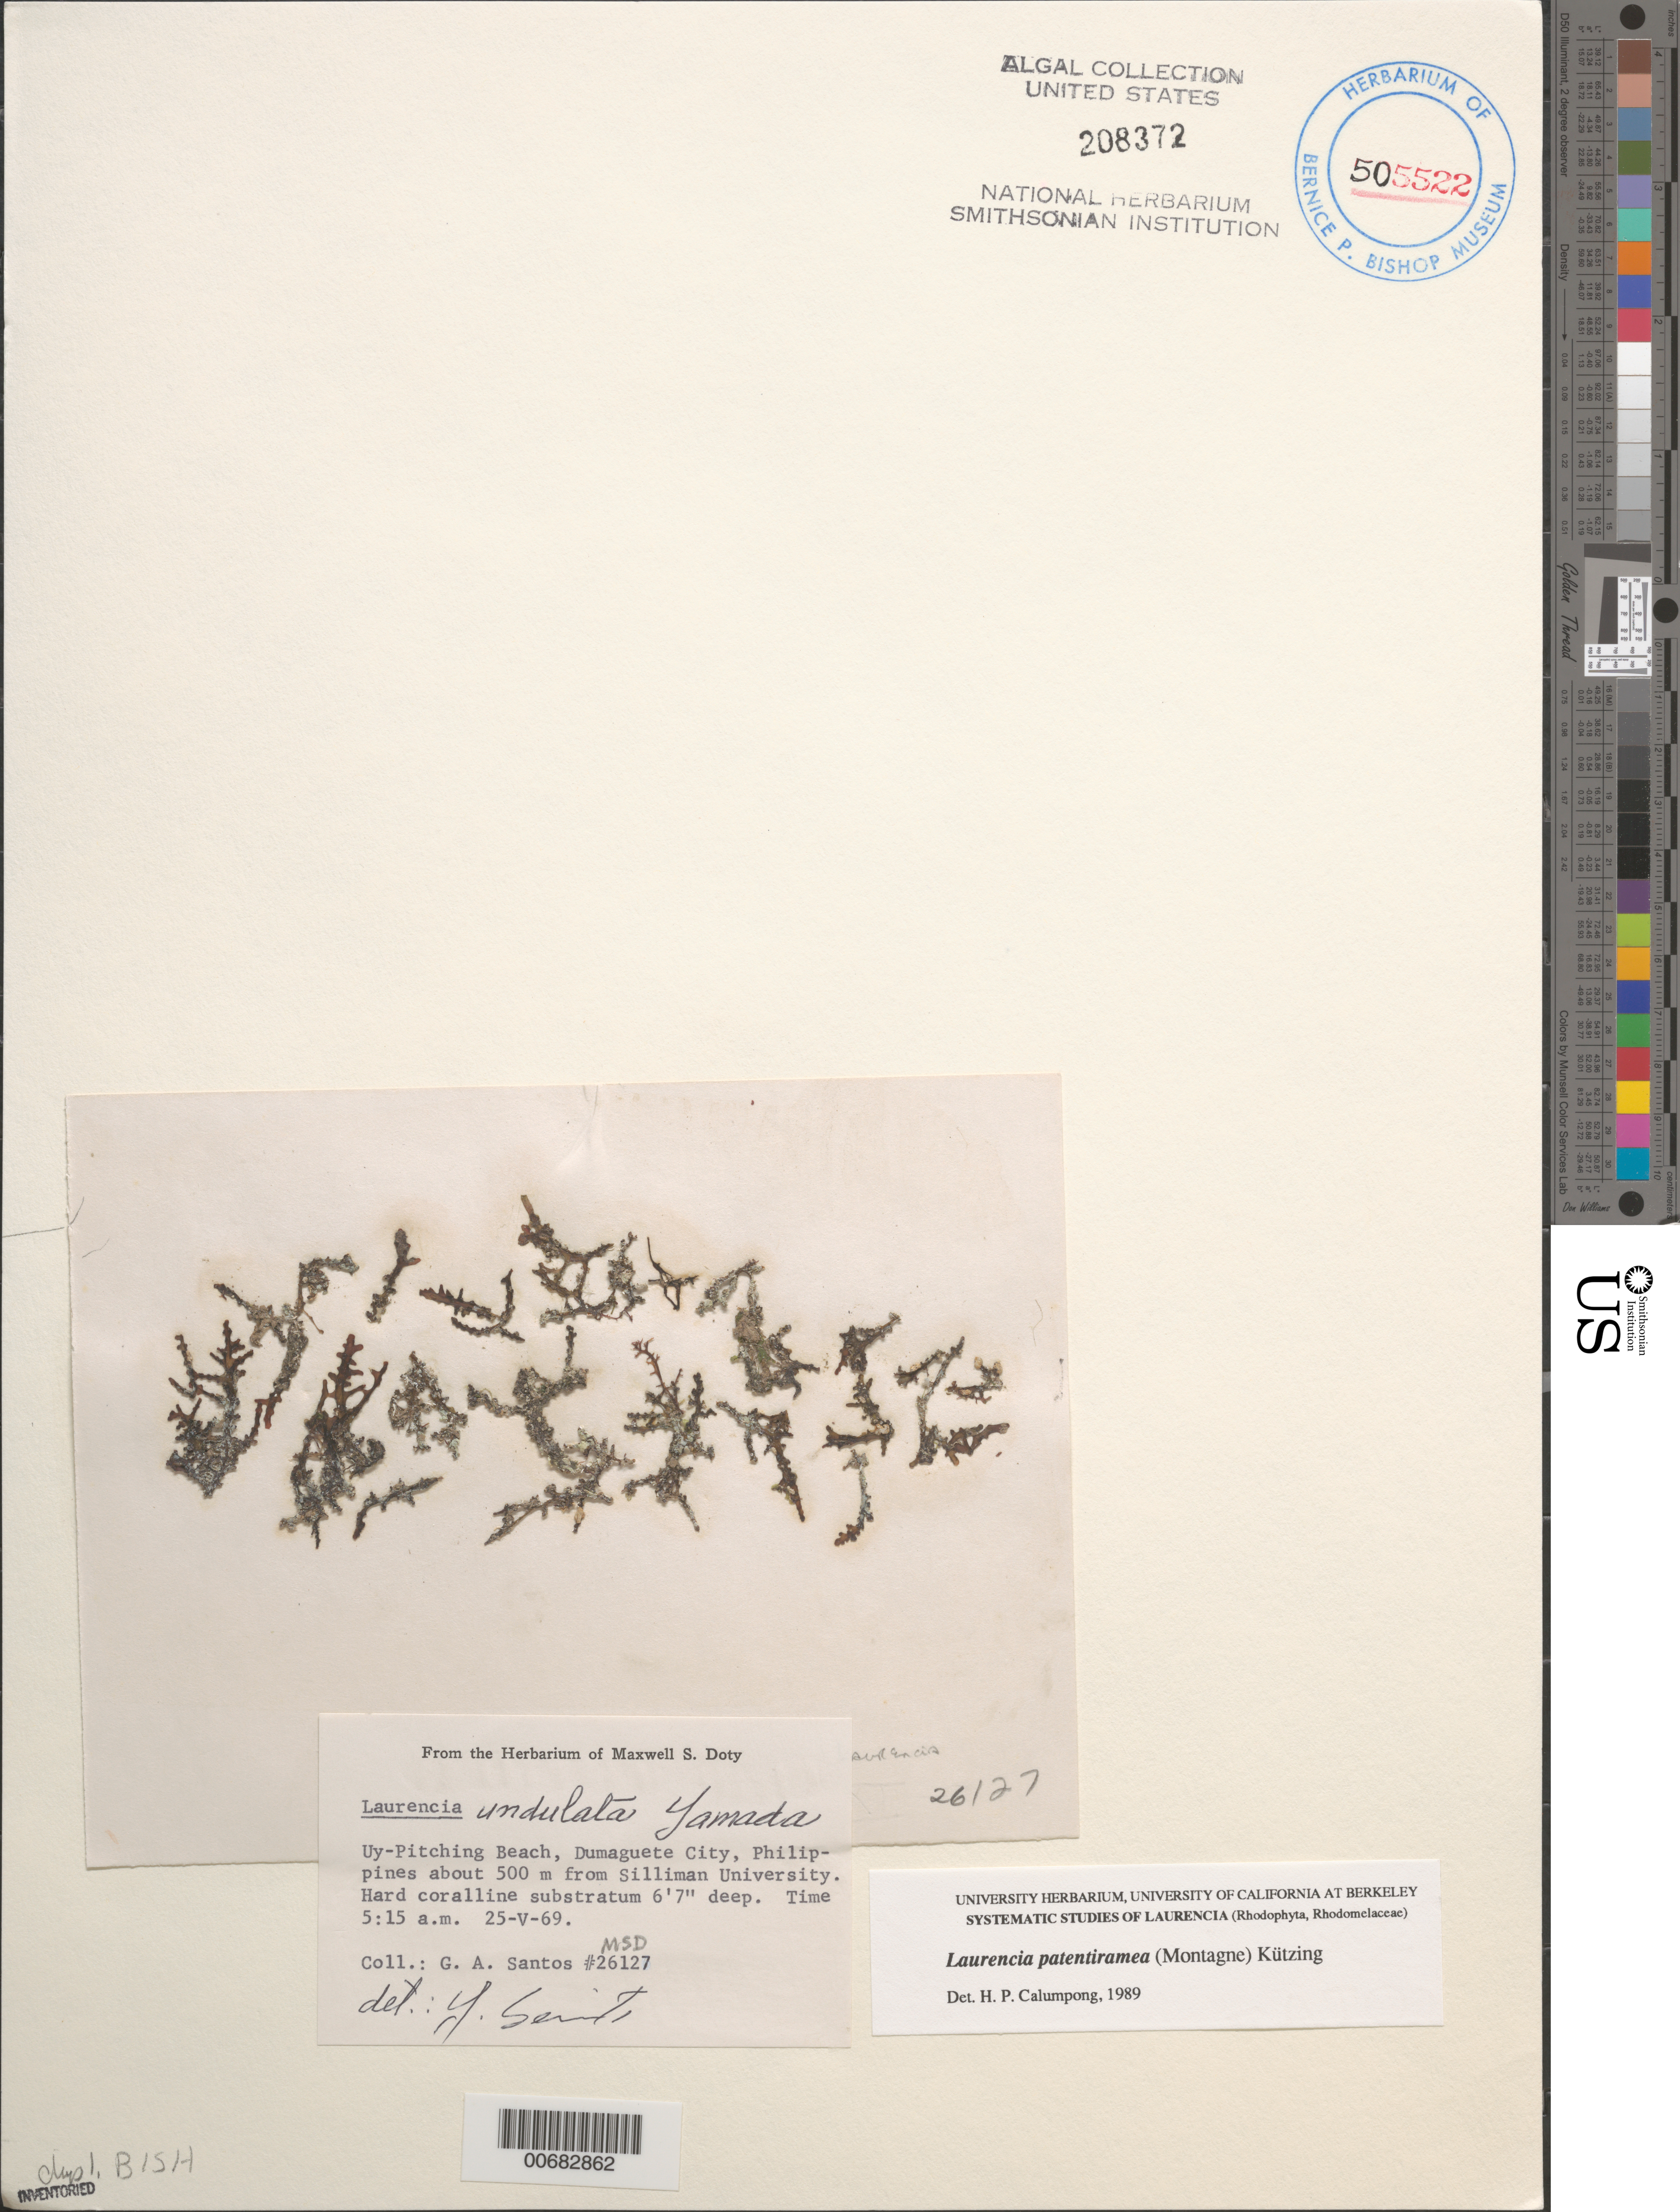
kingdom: Plantae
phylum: Rhodophyta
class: Florideophyceae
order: Ceramiales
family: Rhodomelaceae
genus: Palisada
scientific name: Palisada patentiramea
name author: (Mont.) Cassano et al.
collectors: G. Santos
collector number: MSD 26127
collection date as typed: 25 May 1969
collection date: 1969-05-25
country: Philippines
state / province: Central Visayas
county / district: Negros Oriental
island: Negros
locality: Uy-Pitching Beach, Dumaguete City, ca. 500 m from Silliman University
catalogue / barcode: US 208372